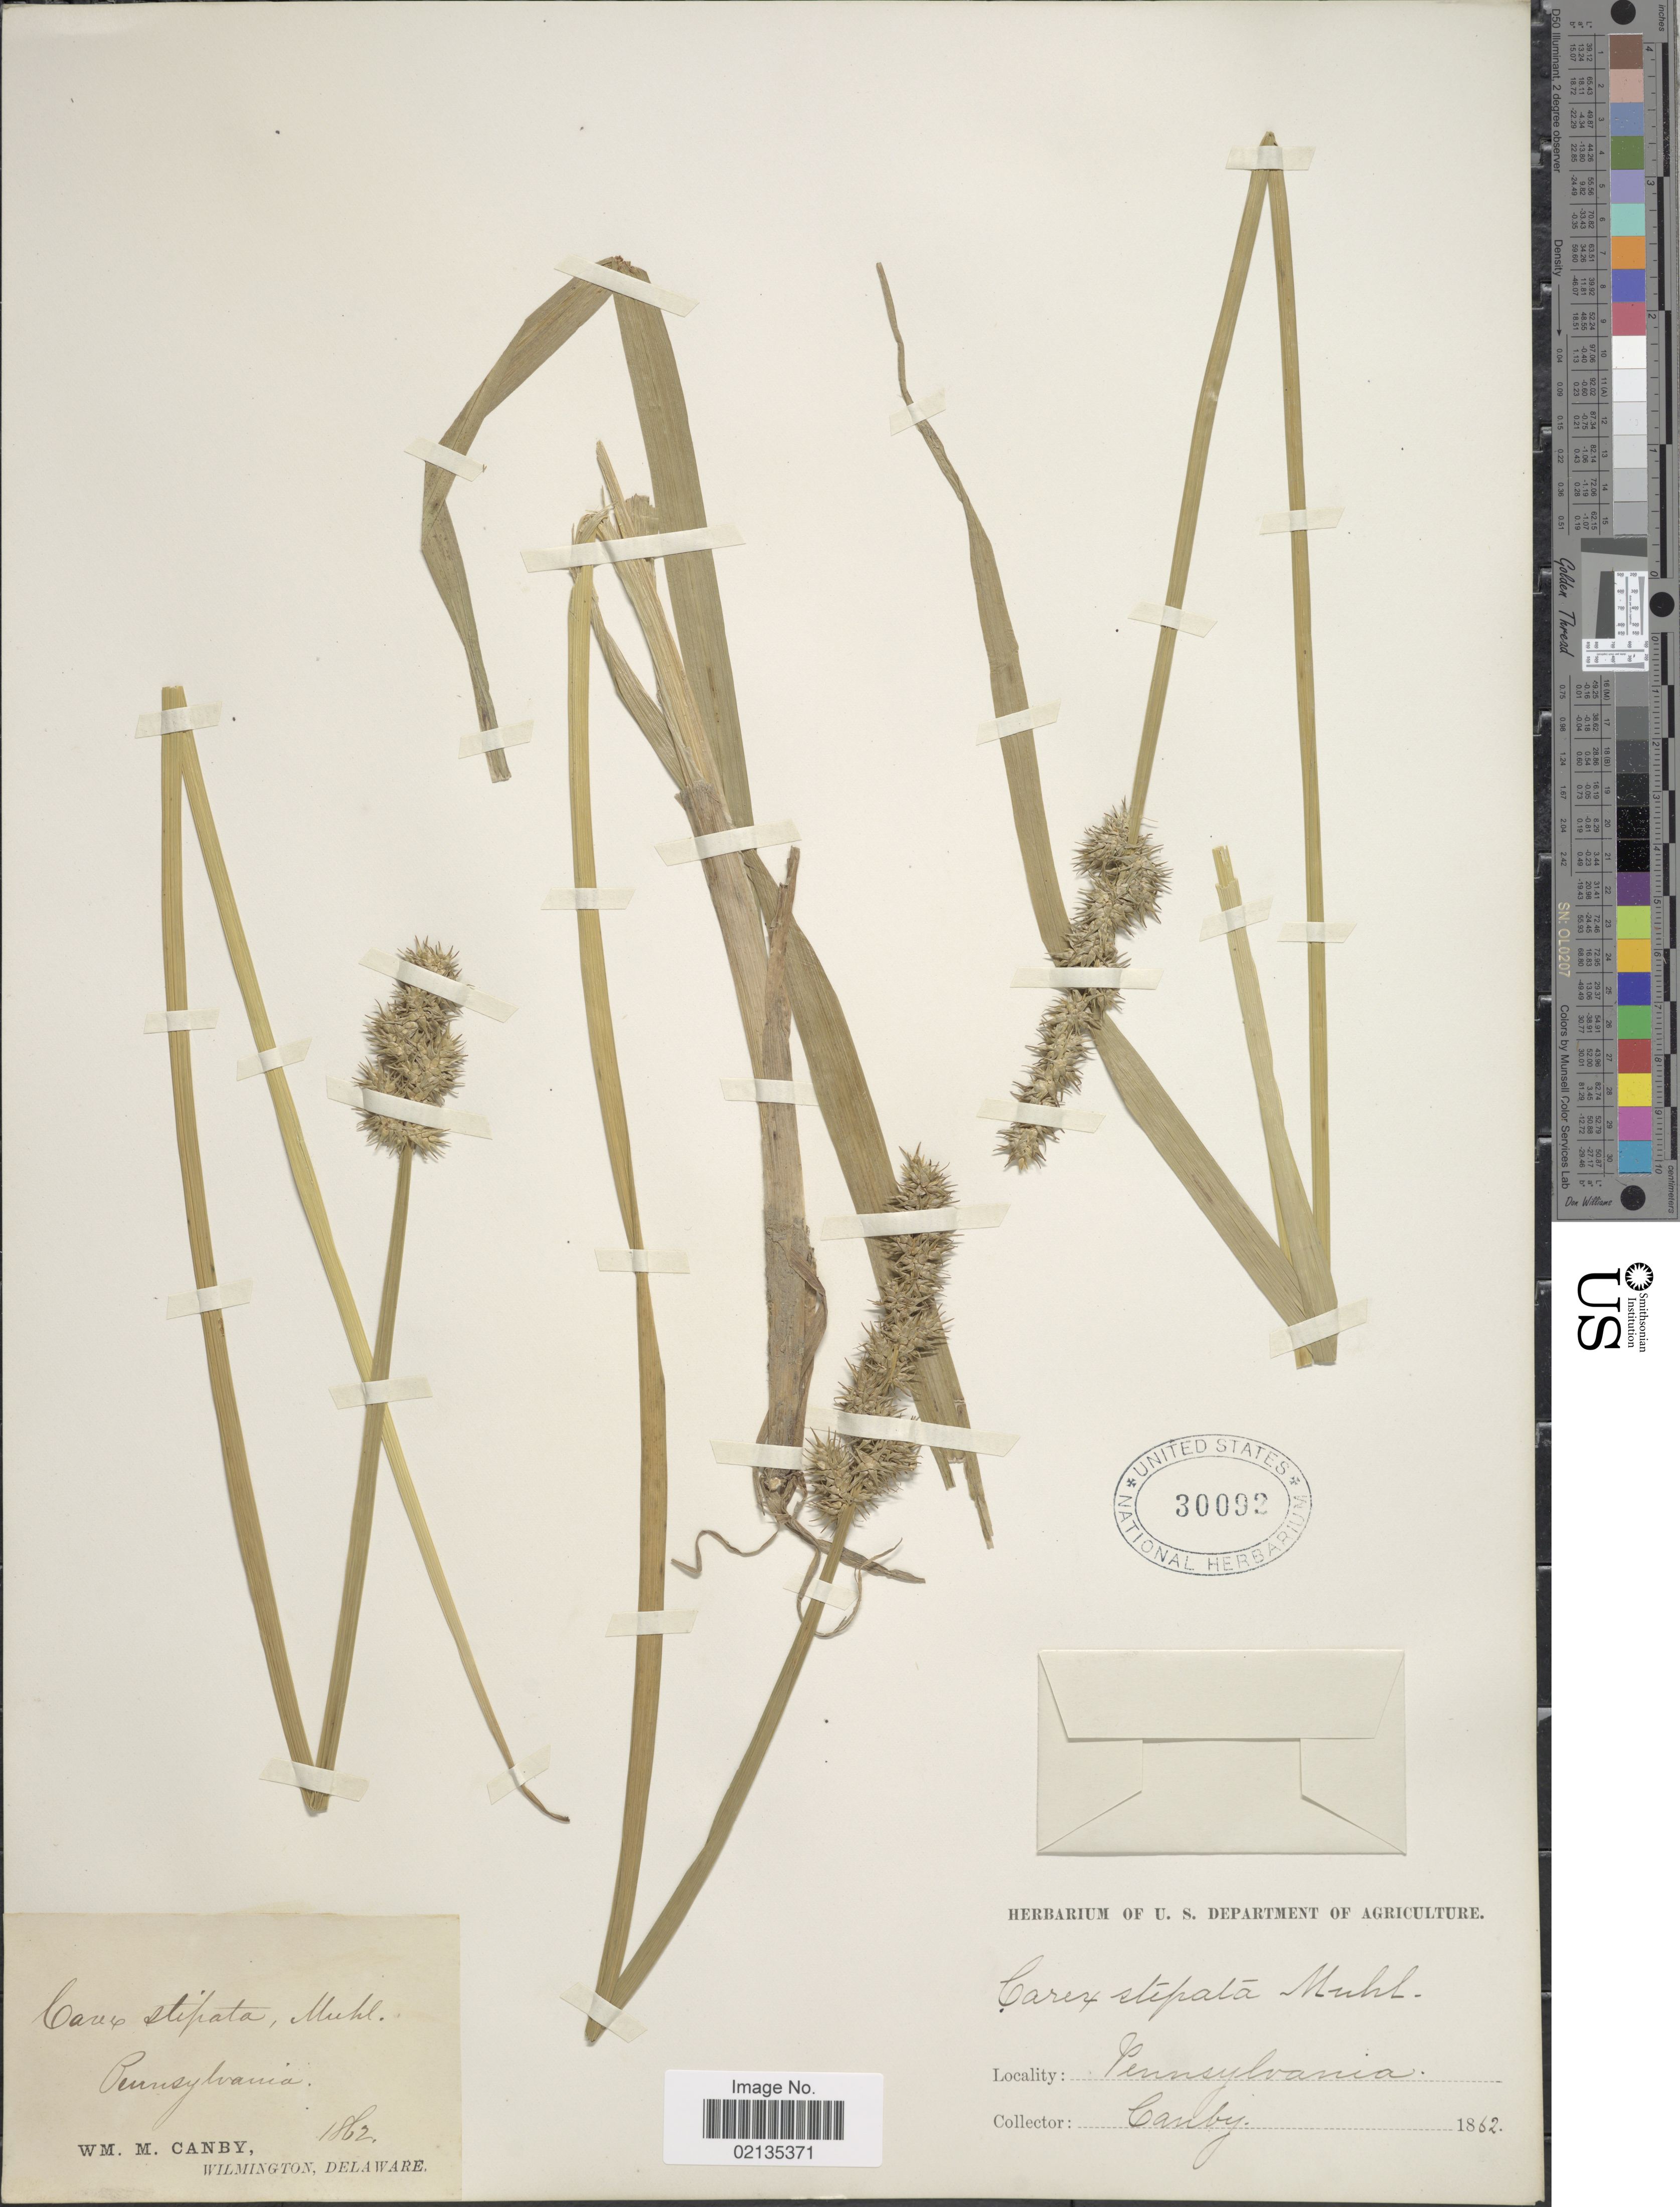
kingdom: Plantae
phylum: Tracheophyta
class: Liliopsida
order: Poales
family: Cyperaceae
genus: Carex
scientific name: Carex stipata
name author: Muhl. ex Willd.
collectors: W. M. Canby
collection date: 1862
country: United States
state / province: Pennsylvania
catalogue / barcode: US 30092